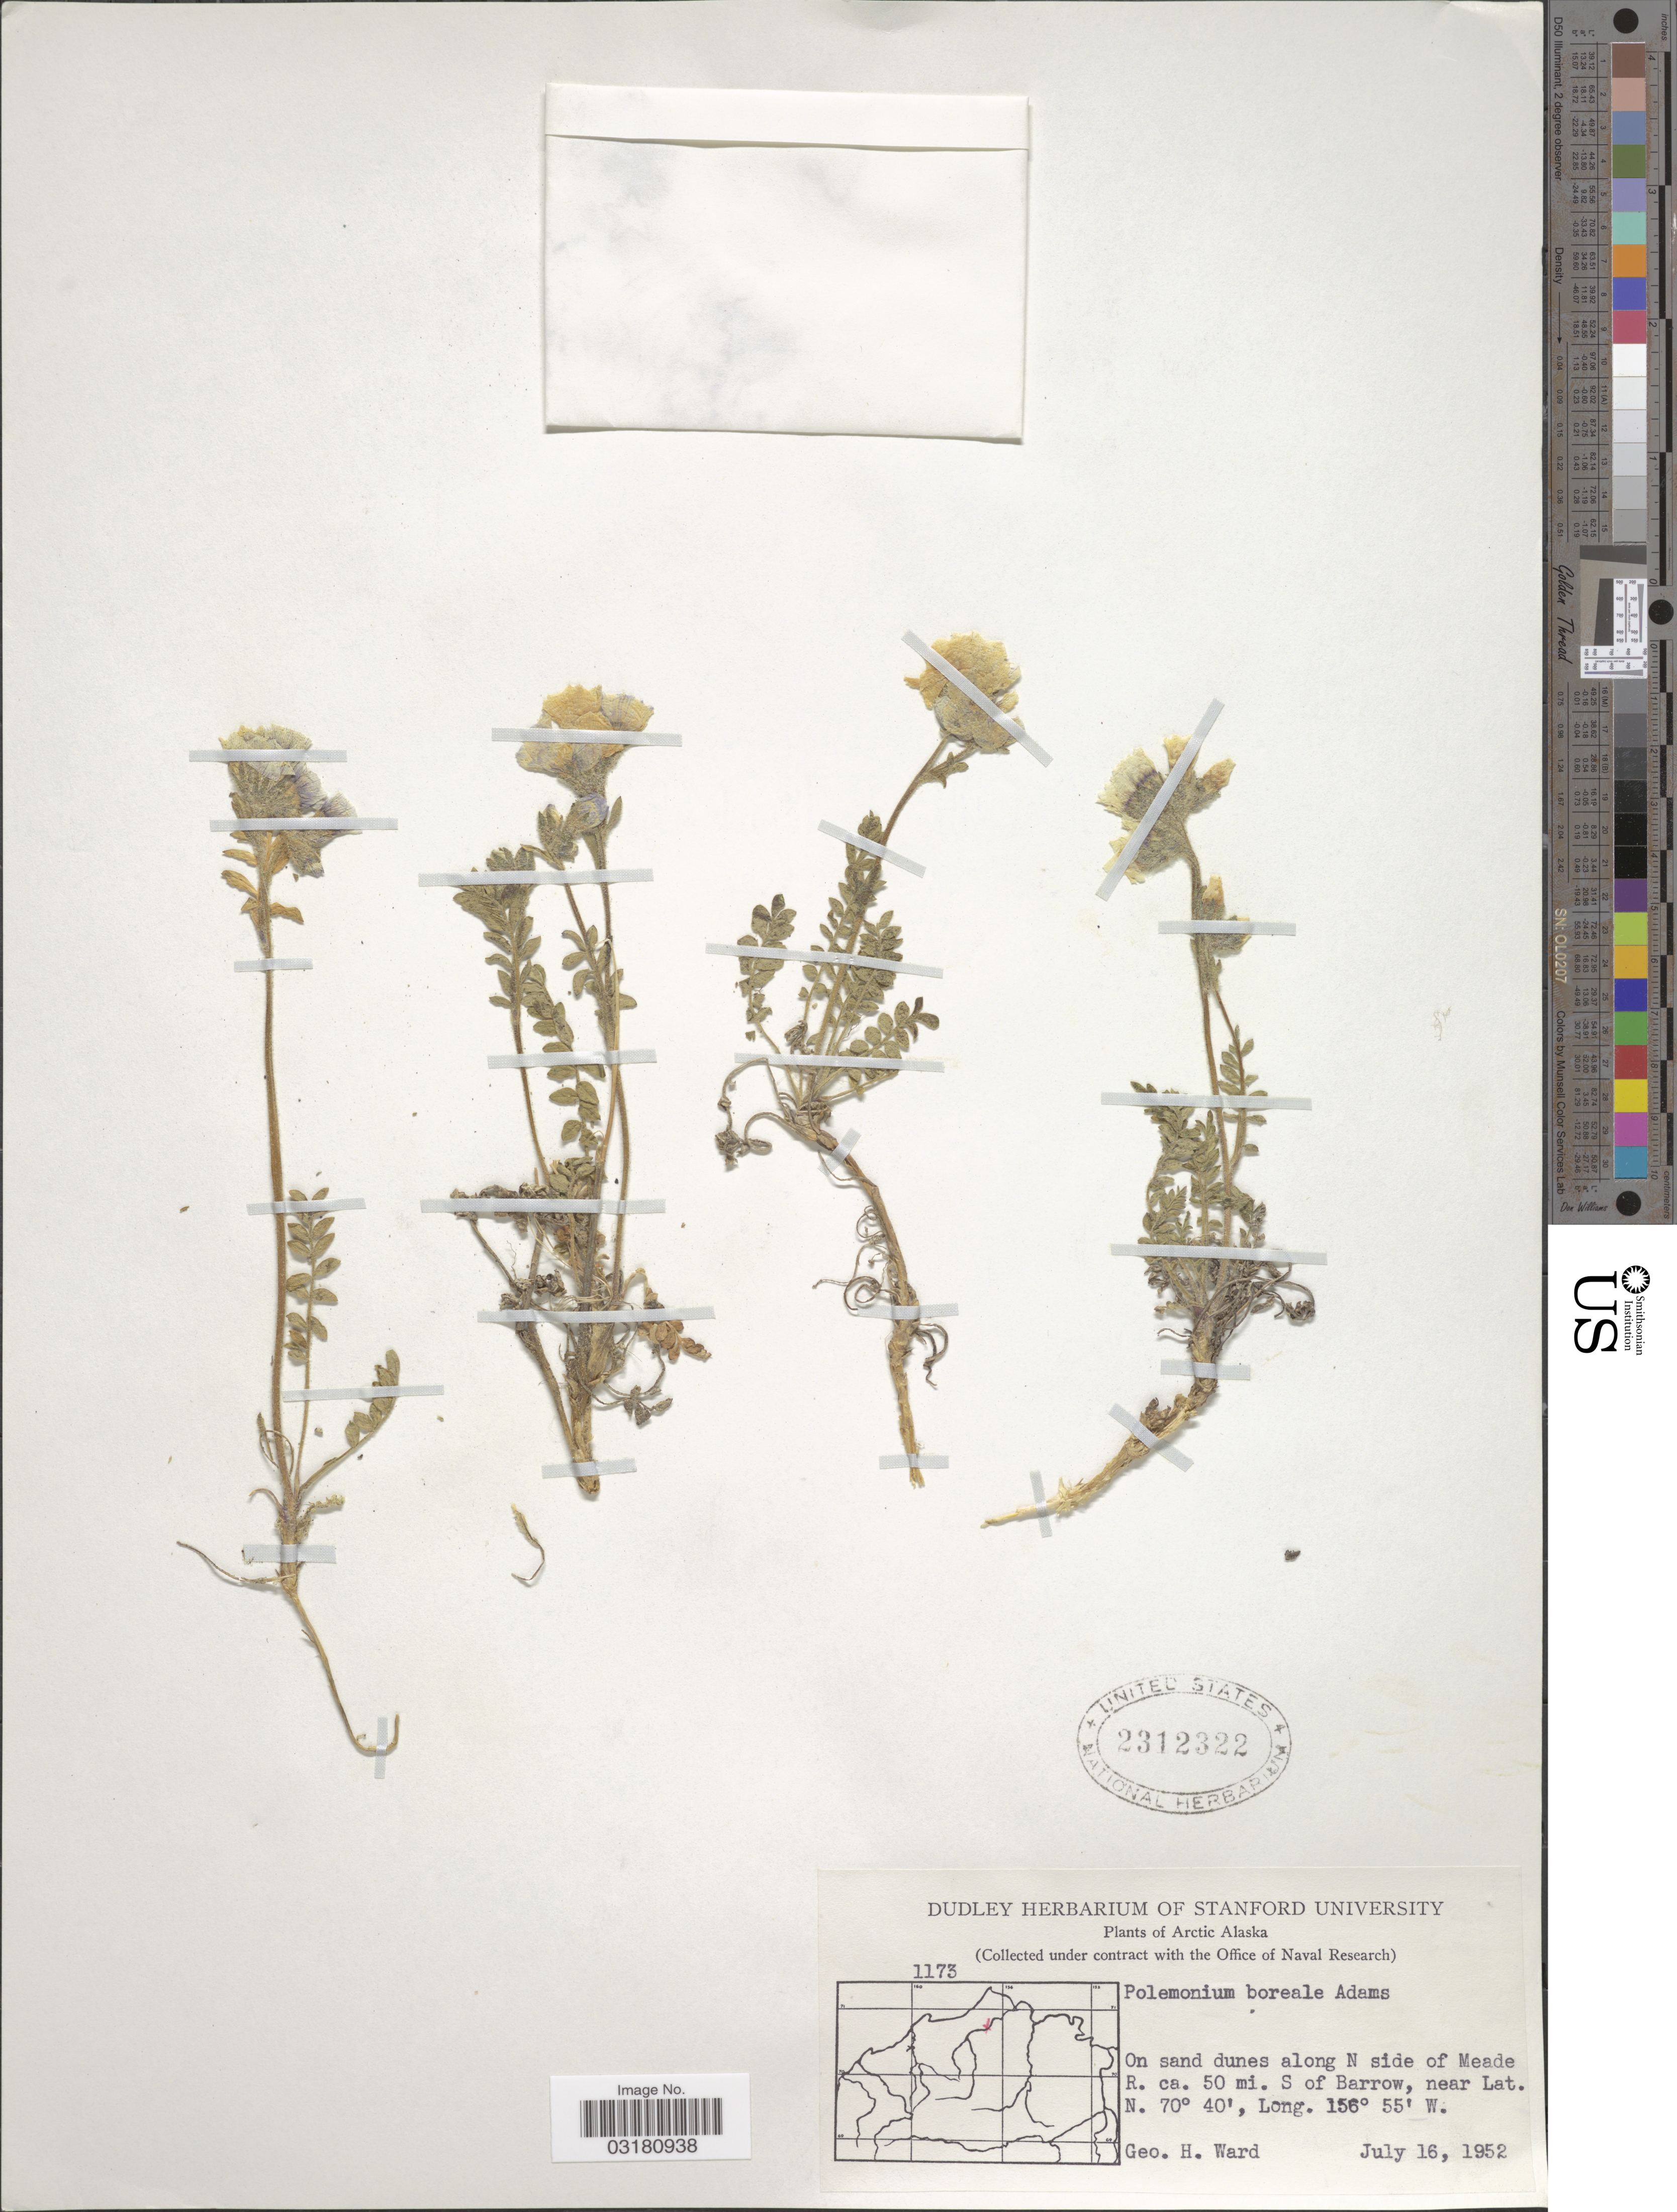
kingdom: Plantae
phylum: Tracheophyta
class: Magnoliopsida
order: Ericales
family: Polemoniaceae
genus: Polemonium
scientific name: Polemonium boreale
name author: Adams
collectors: G. H. Ward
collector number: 1173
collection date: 1952-07-16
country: United States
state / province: Alaska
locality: Arctic Alaska. On sand dunes along N side of Meade R. ca. 50 mi. S of Barrow.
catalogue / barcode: US 2312322